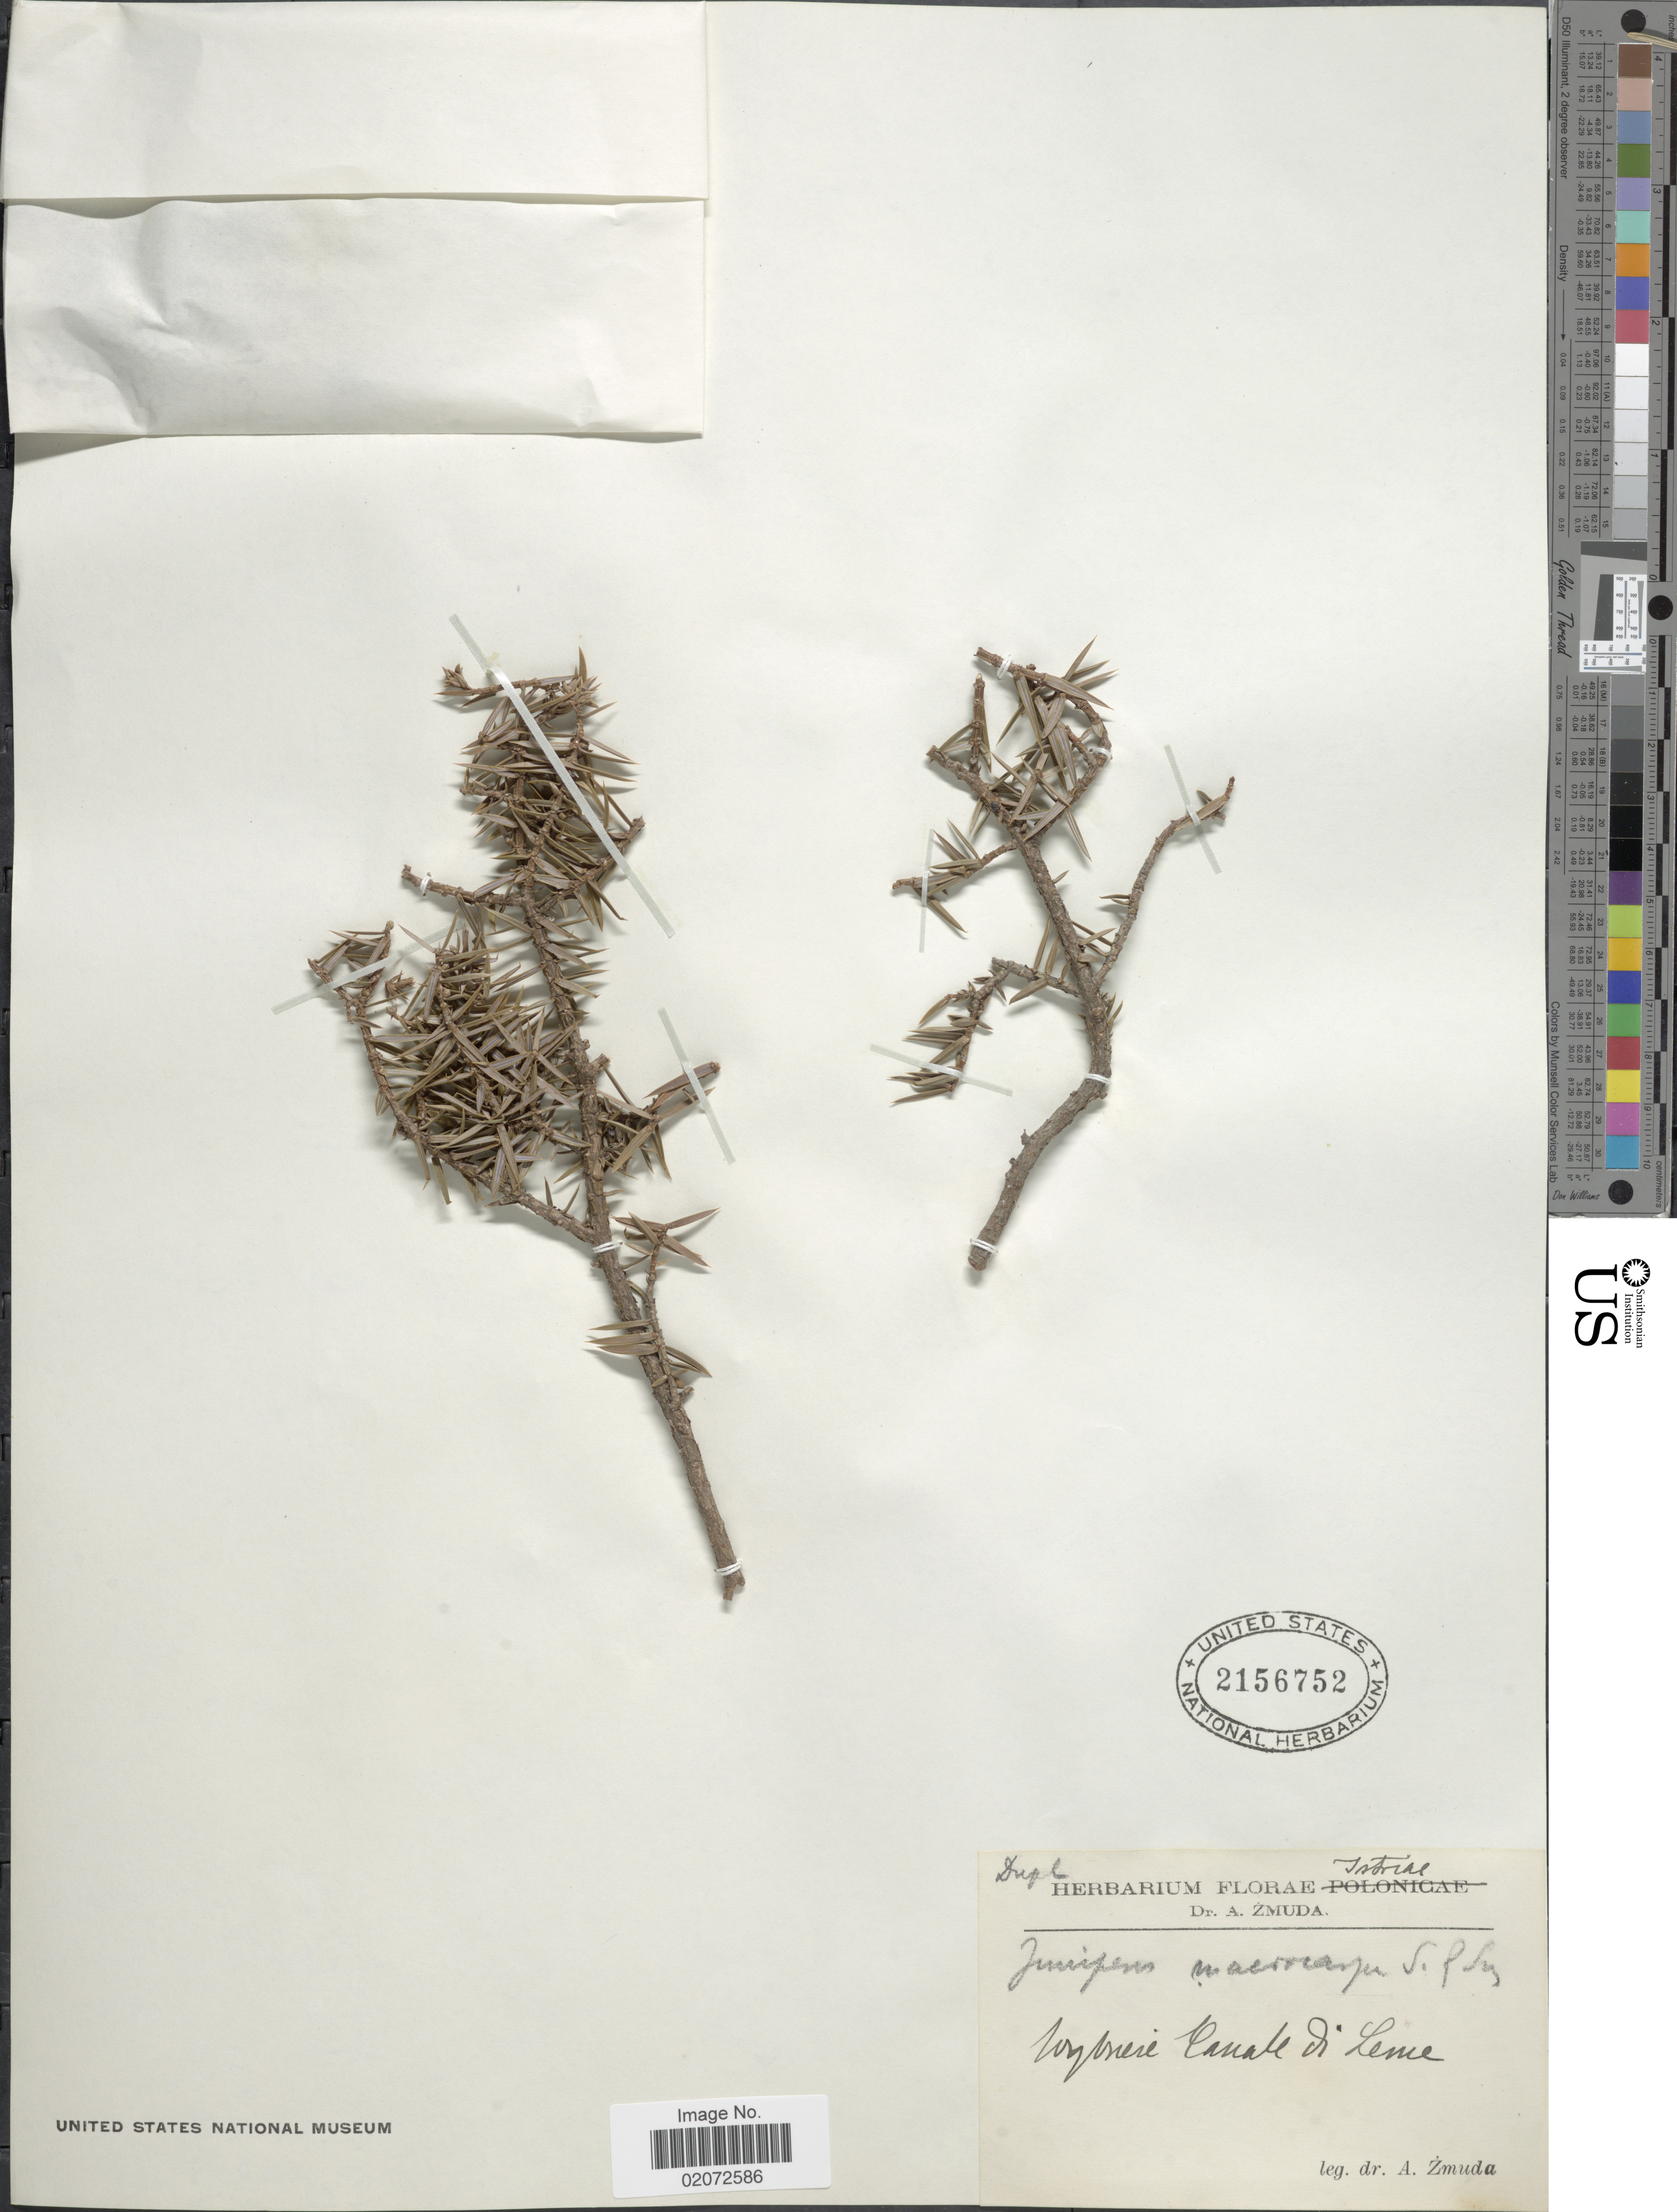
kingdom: Plantae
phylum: Tracheophyta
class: Pinopsida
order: Pinales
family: Cupressaceae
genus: Juniperus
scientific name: Juniperus macrocarpa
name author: Sibth. & Sm.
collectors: A. Zmuda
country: Croatia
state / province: Istria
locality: Istriae, Canale di Leme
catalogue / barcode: US 2156752